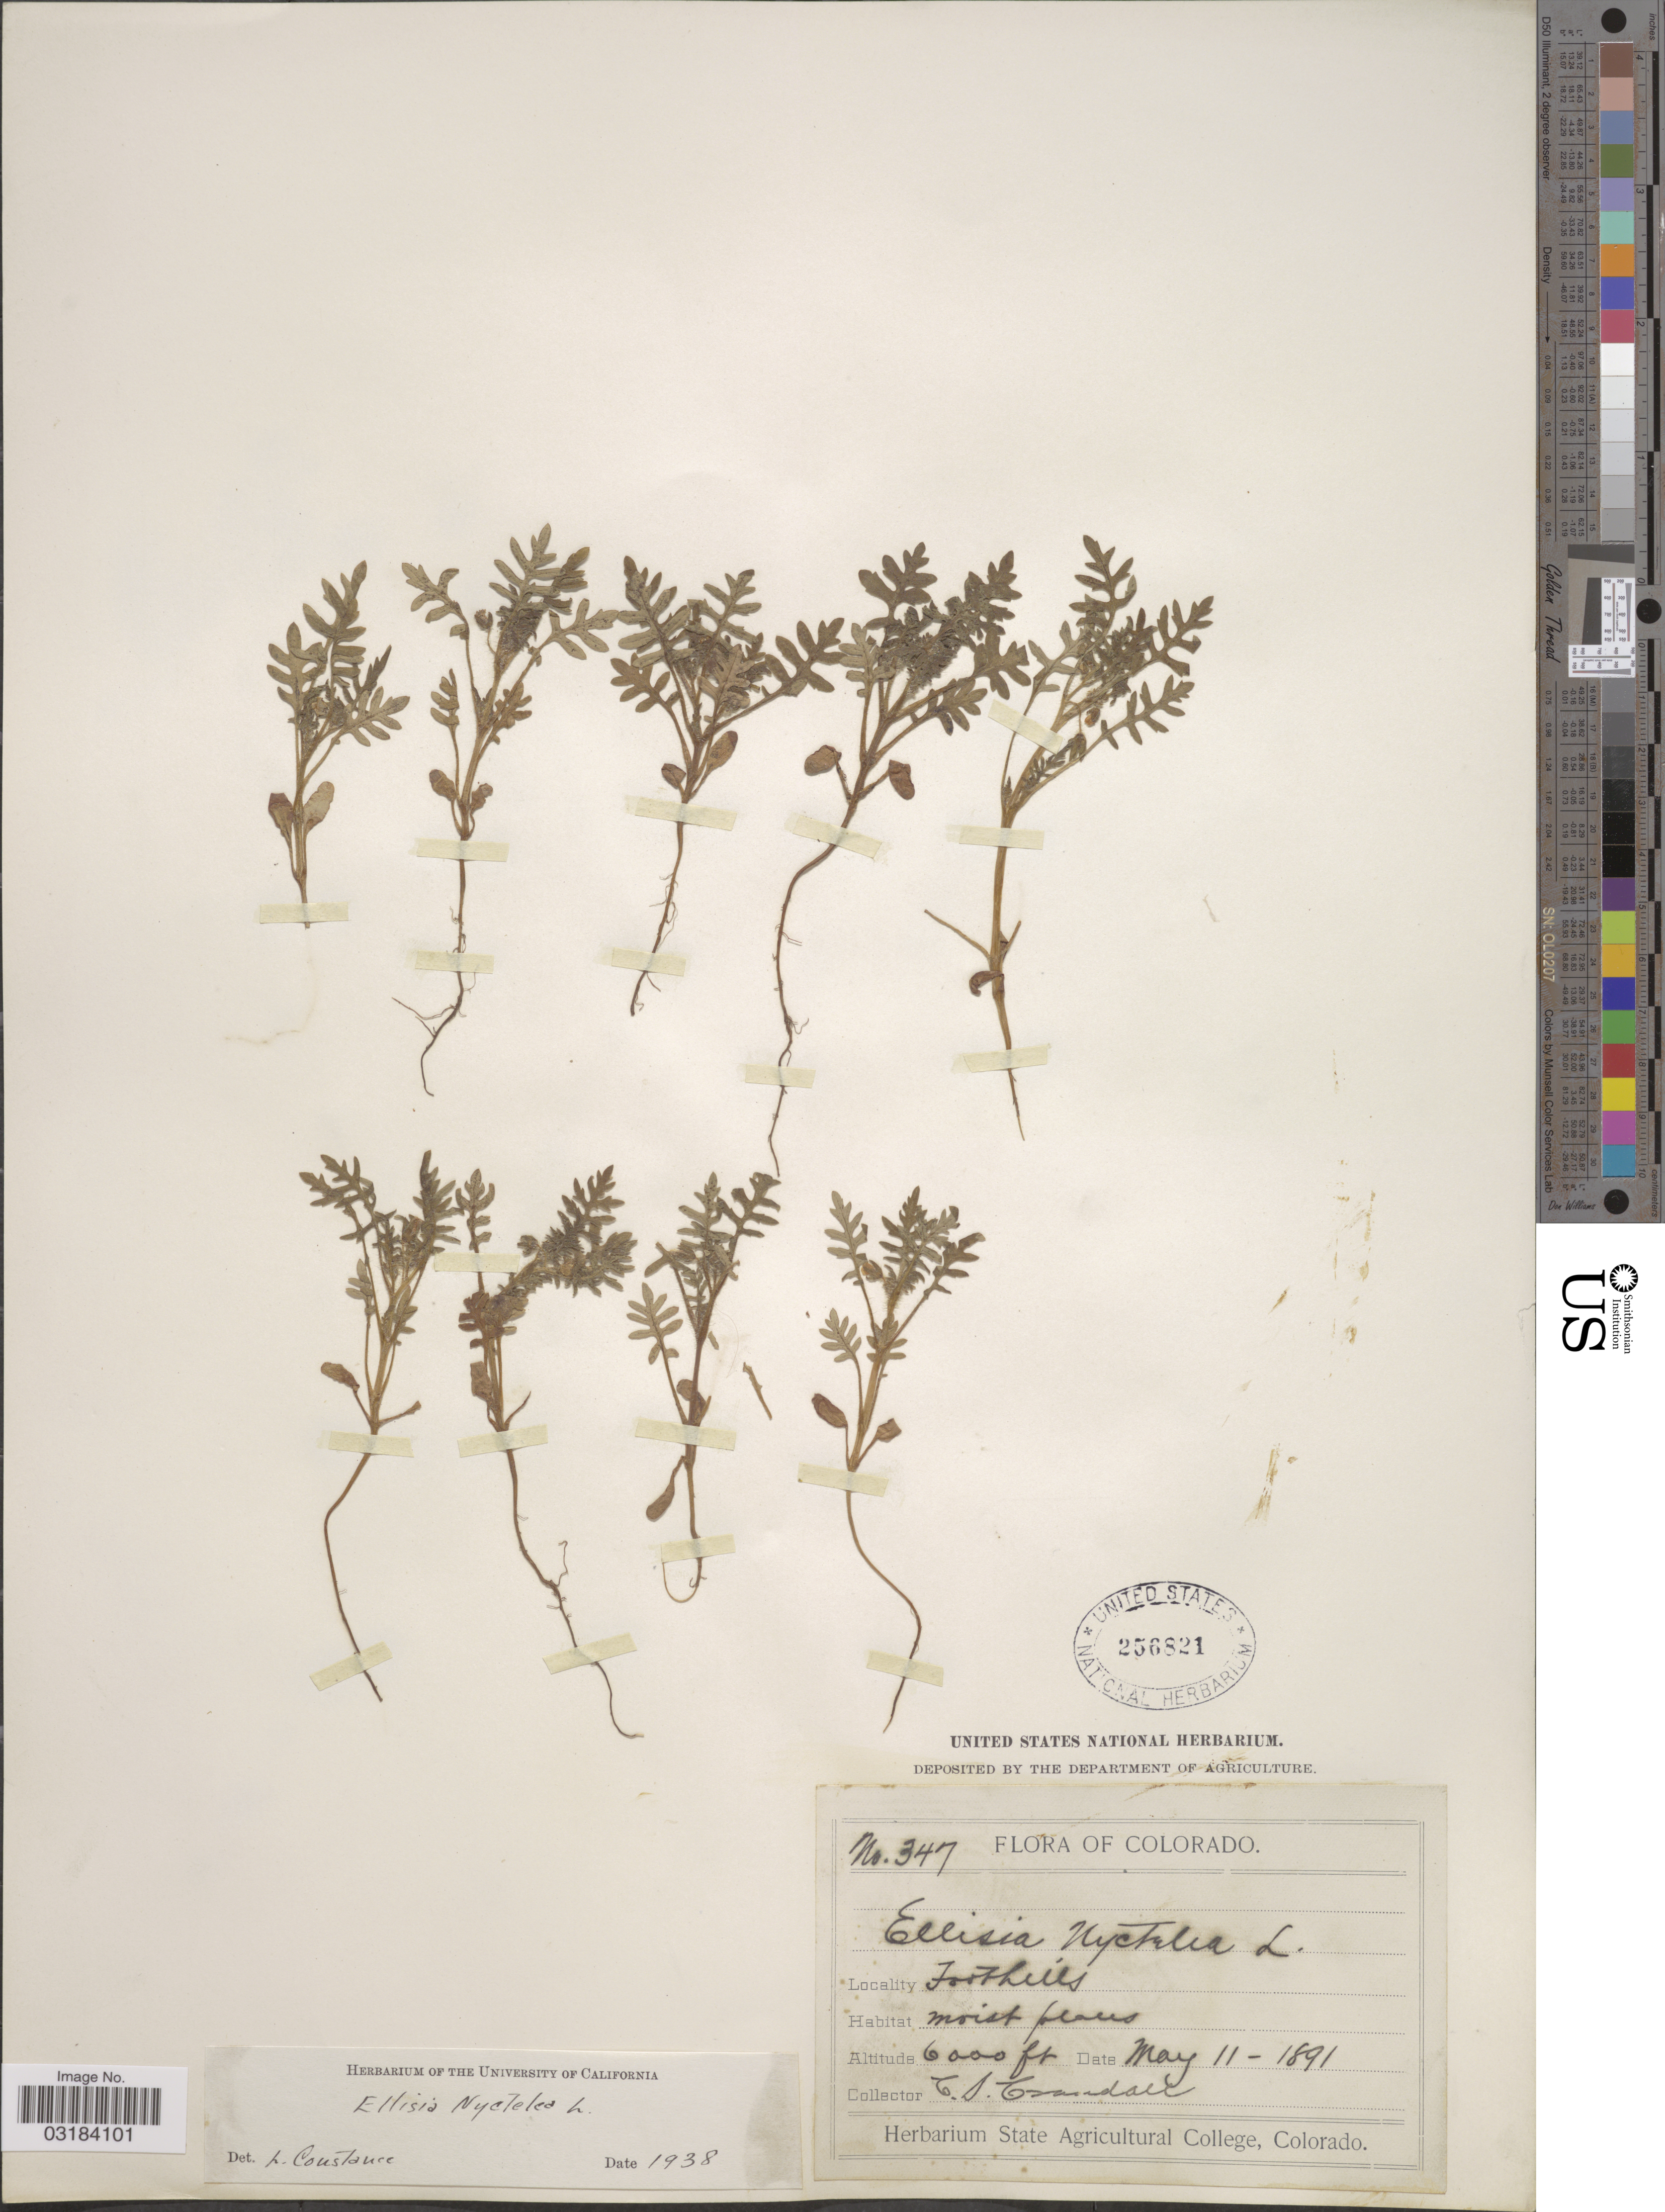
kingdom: Plantae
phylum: Tracheophyta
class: Magnoliopsida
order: Boraginales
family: Hydrophyllaceae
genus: Ellisia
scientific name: Ellisia nyctelea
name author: L.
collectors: C. Crandall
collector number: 347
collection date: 1891-05-11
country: United States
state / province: Colorado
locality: Foothills, moist places.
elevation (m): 1829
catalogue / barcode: US 256821